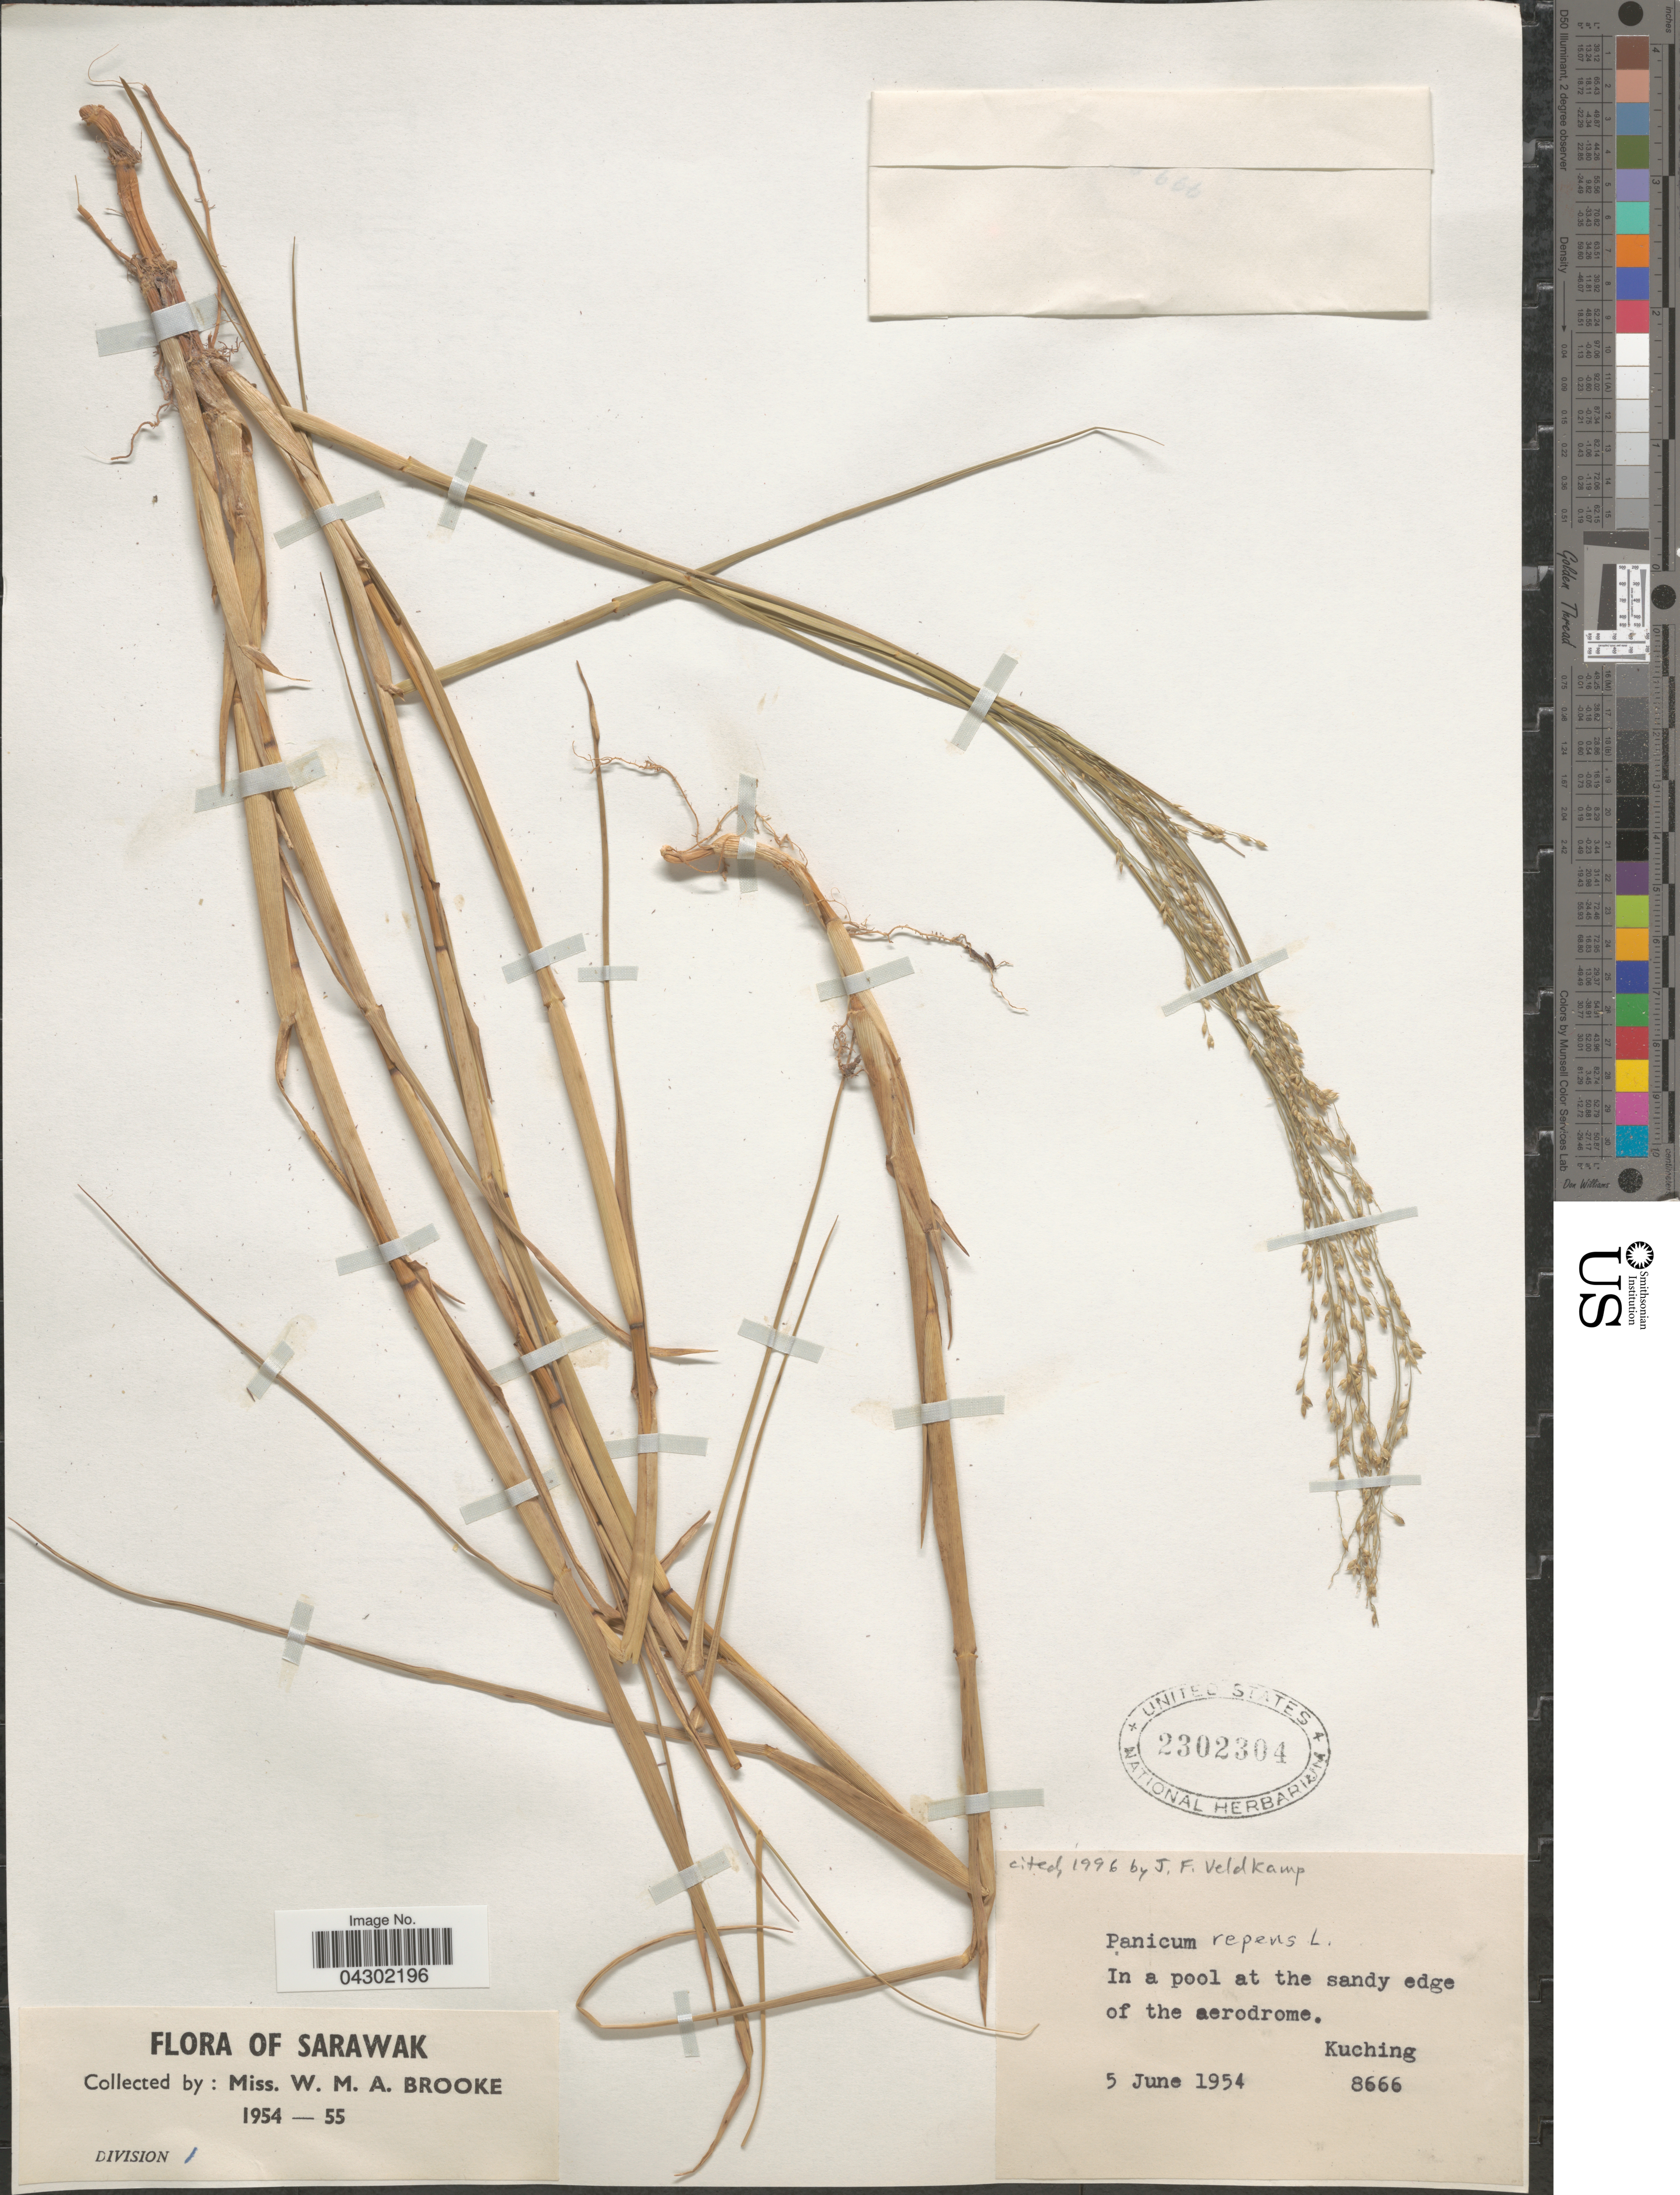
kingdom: Plantae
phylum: Tracheophyta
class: Liliopsida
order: Poales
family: Poaceae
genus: Panicum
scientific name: Panicum repens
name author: L.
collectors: W. Brooke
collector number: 8666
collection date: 1954-06-05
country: Malaysia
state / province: Sarawak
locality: Kuching.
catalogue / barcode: US 2302304